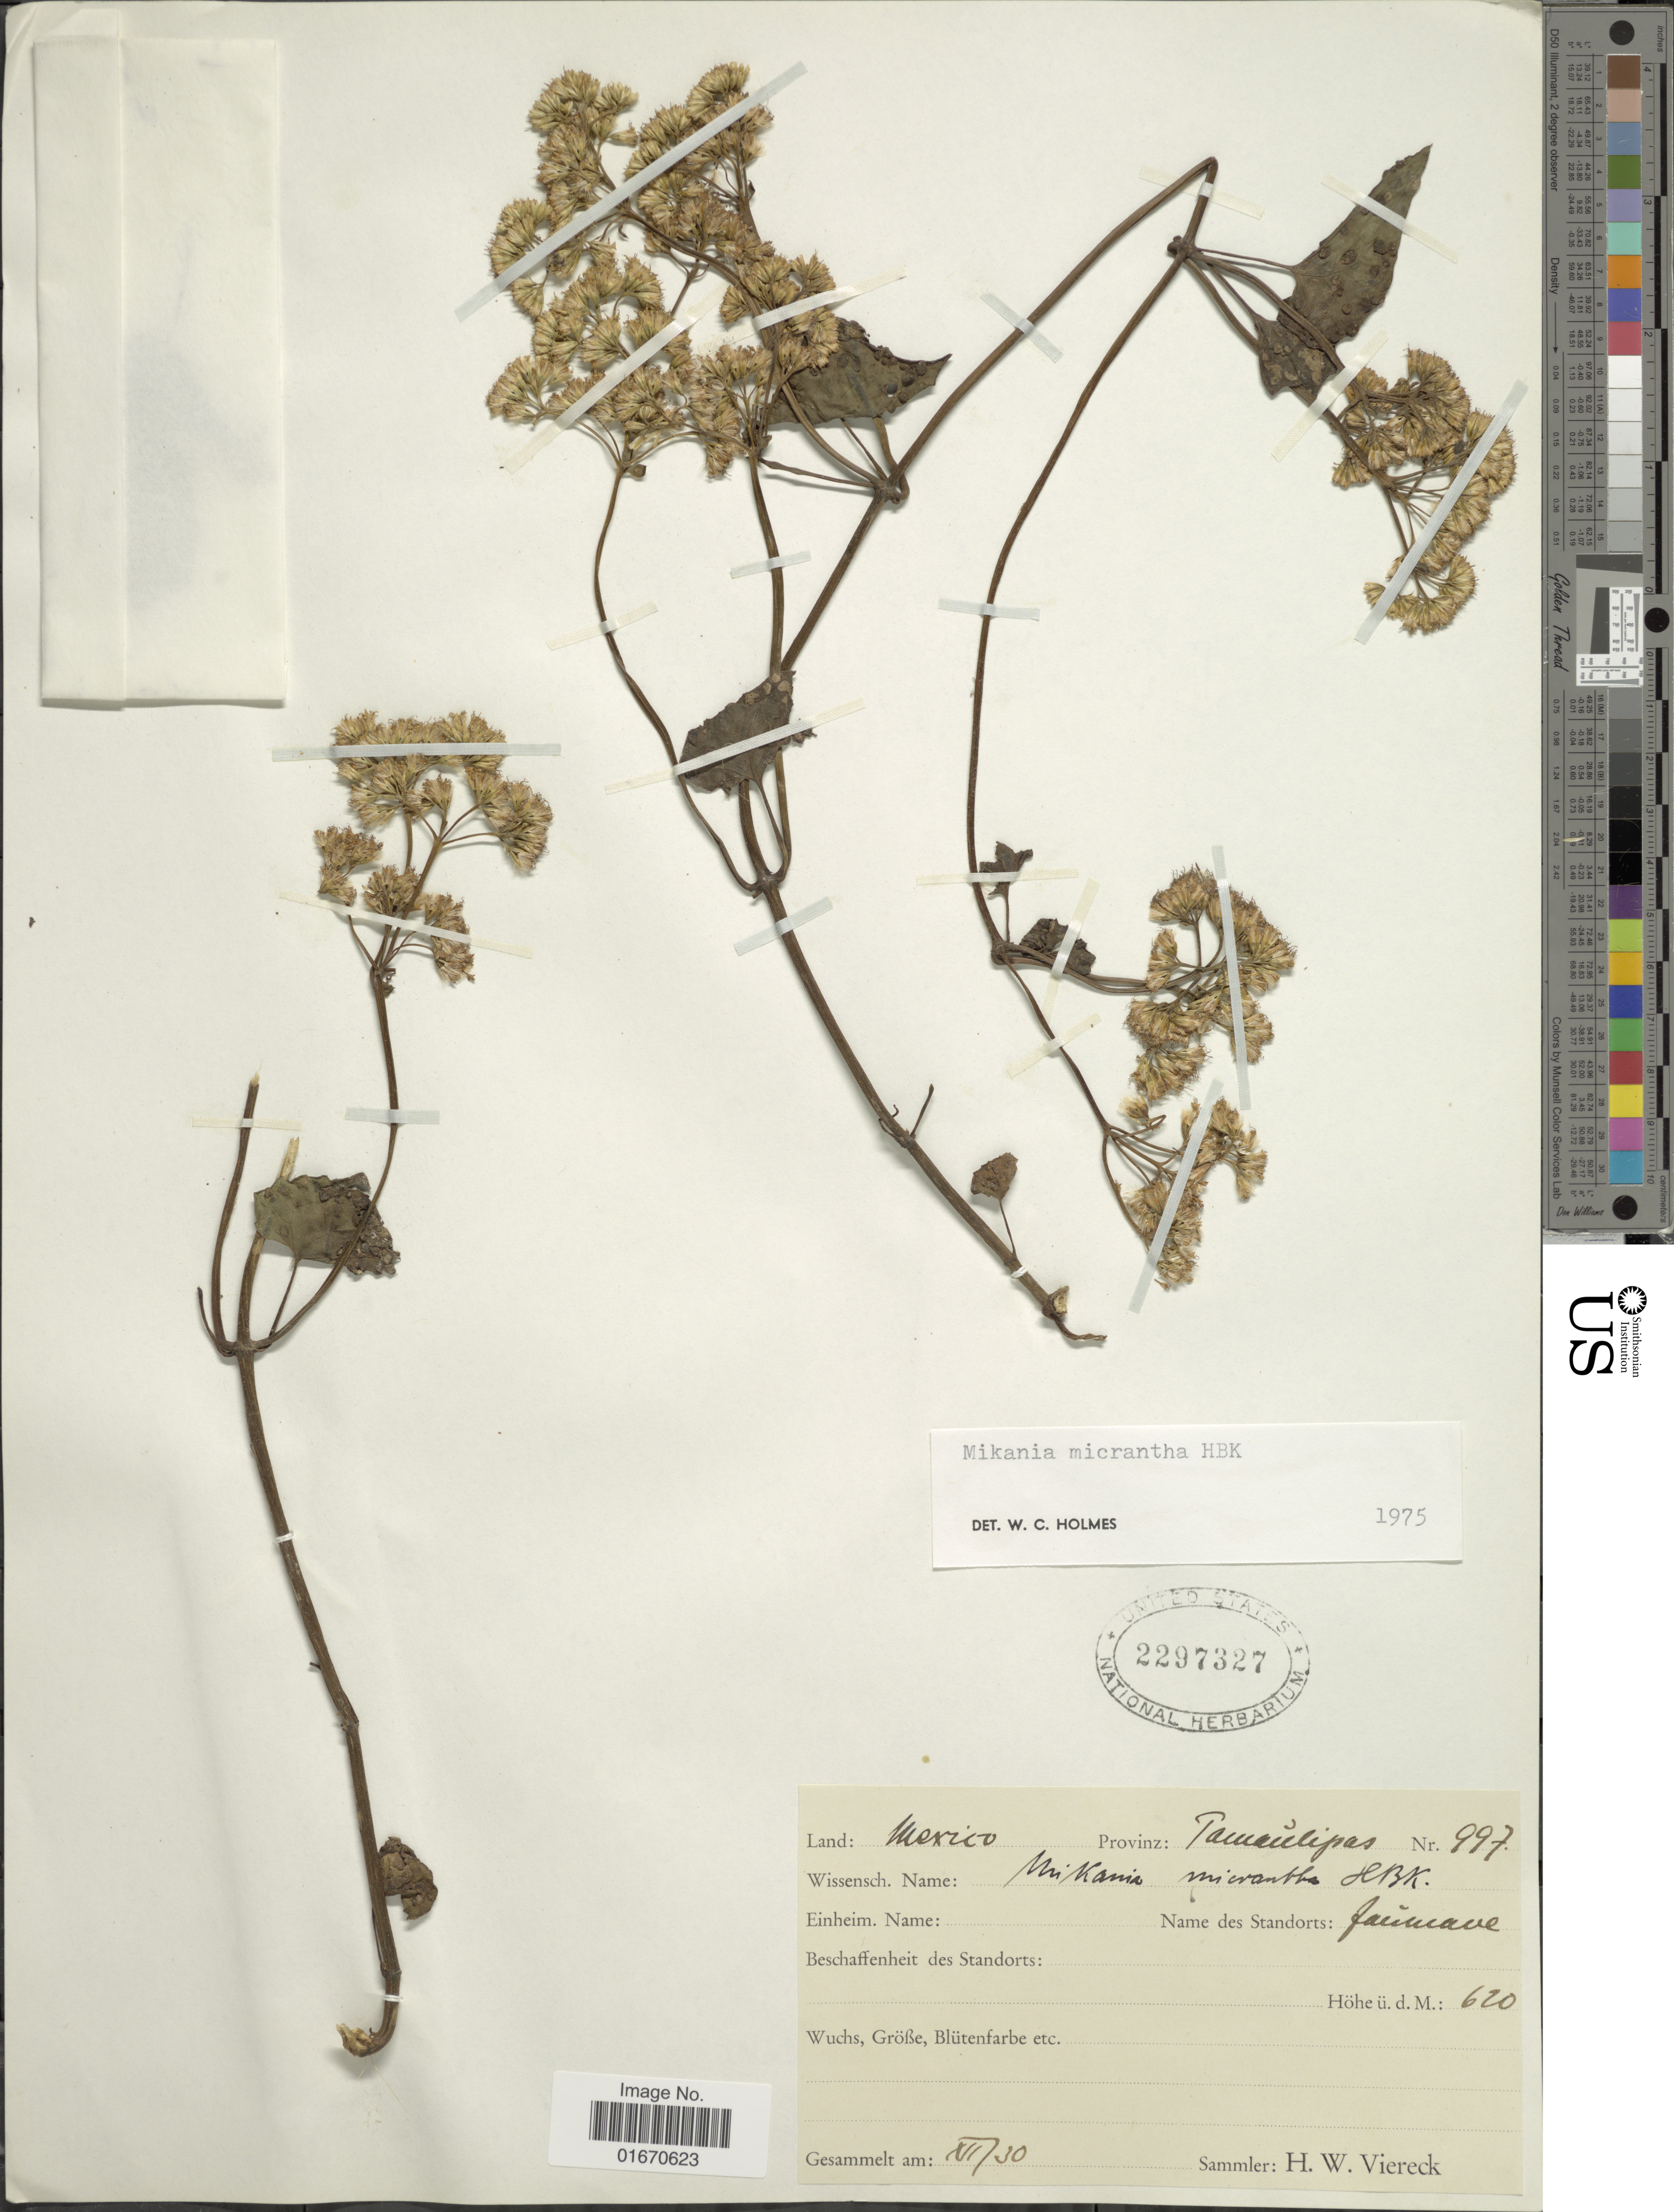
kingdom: Plantae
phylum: Tracheophyta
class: Magnoliopsida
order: Asterales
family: Asteraceae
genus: Mikania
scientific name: Mikania micrantha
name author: Kunth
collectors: H. W. Viereck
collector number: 997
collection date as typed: Transcribed d/m/y: /12/30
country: Mexico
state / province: Tamaulipas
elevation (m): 620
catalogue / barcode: US 2297327